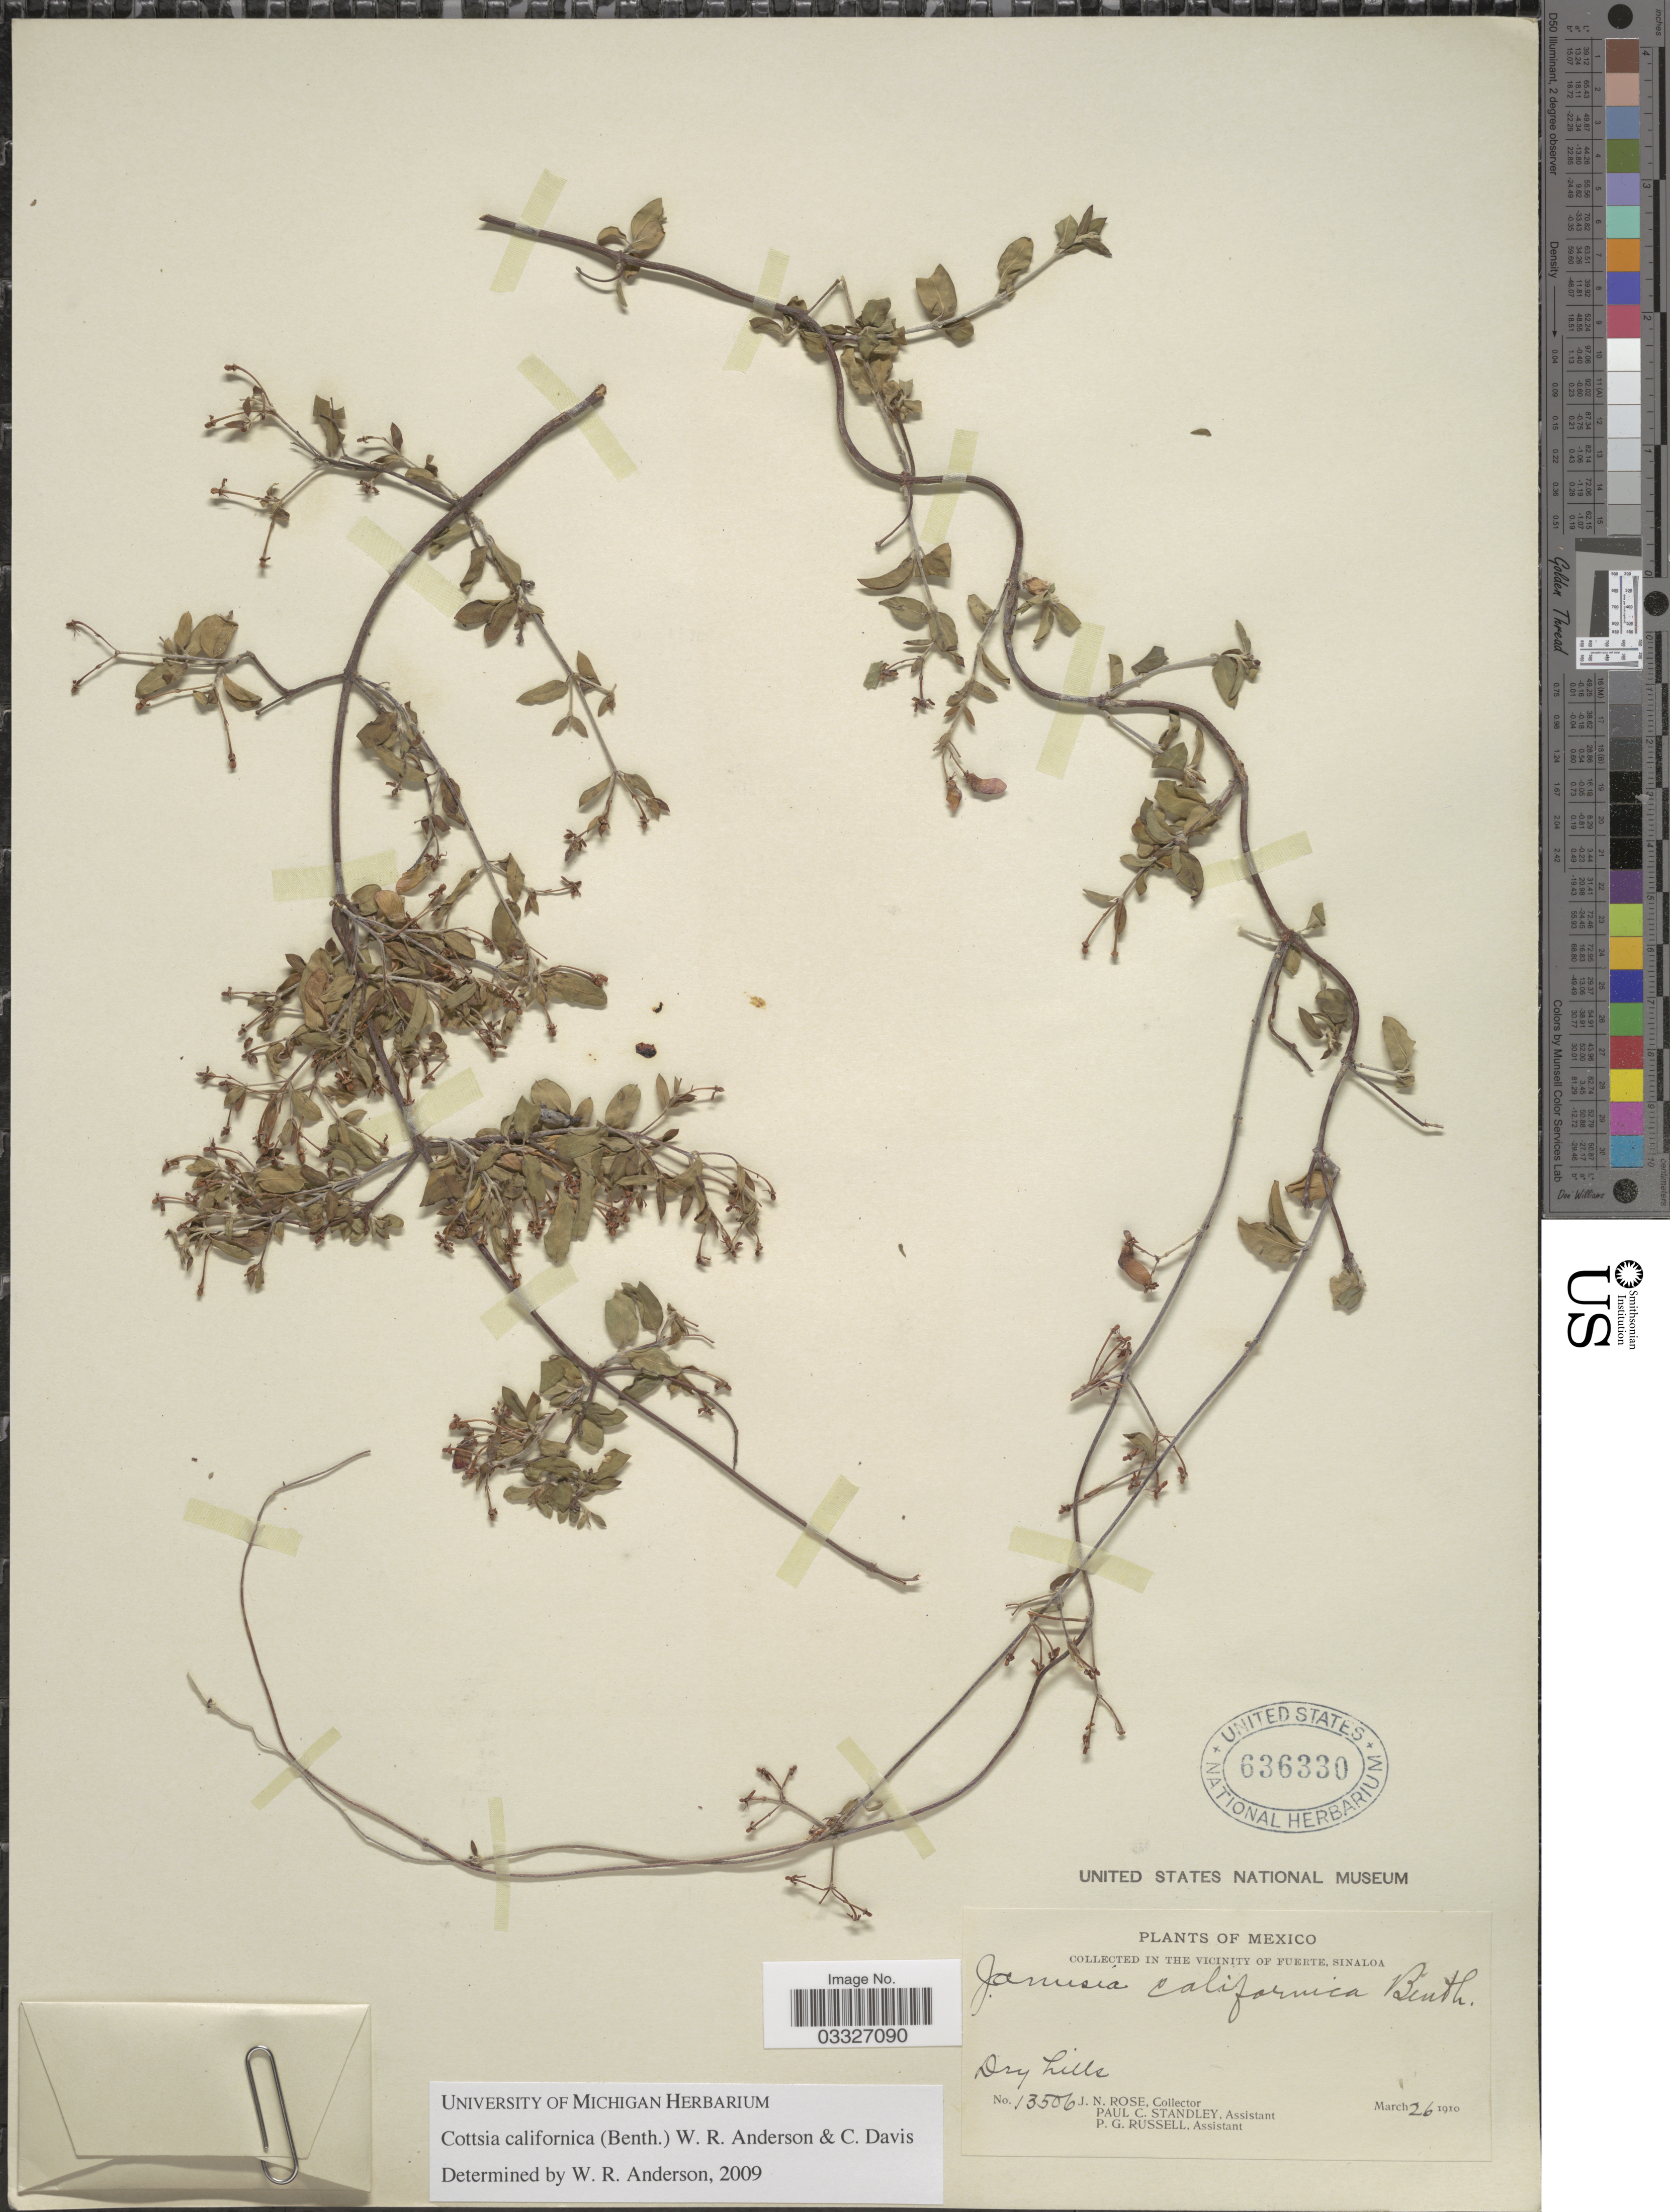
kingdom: Plantae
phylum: Tracheophyta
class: Magnoliopsida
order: Malpighiales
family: Malpighiaceae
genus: Cottsia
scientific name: Cottsia californica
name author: (Benth.) W.R. Anderson & C. Davis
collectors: J. N. Rose, P. C. Standley & P. G. Russell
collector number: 13506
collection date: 1910-03-26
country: Mexico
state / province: Sinaloa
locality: The Vicinity of Fuerte.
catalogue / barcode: US 636330